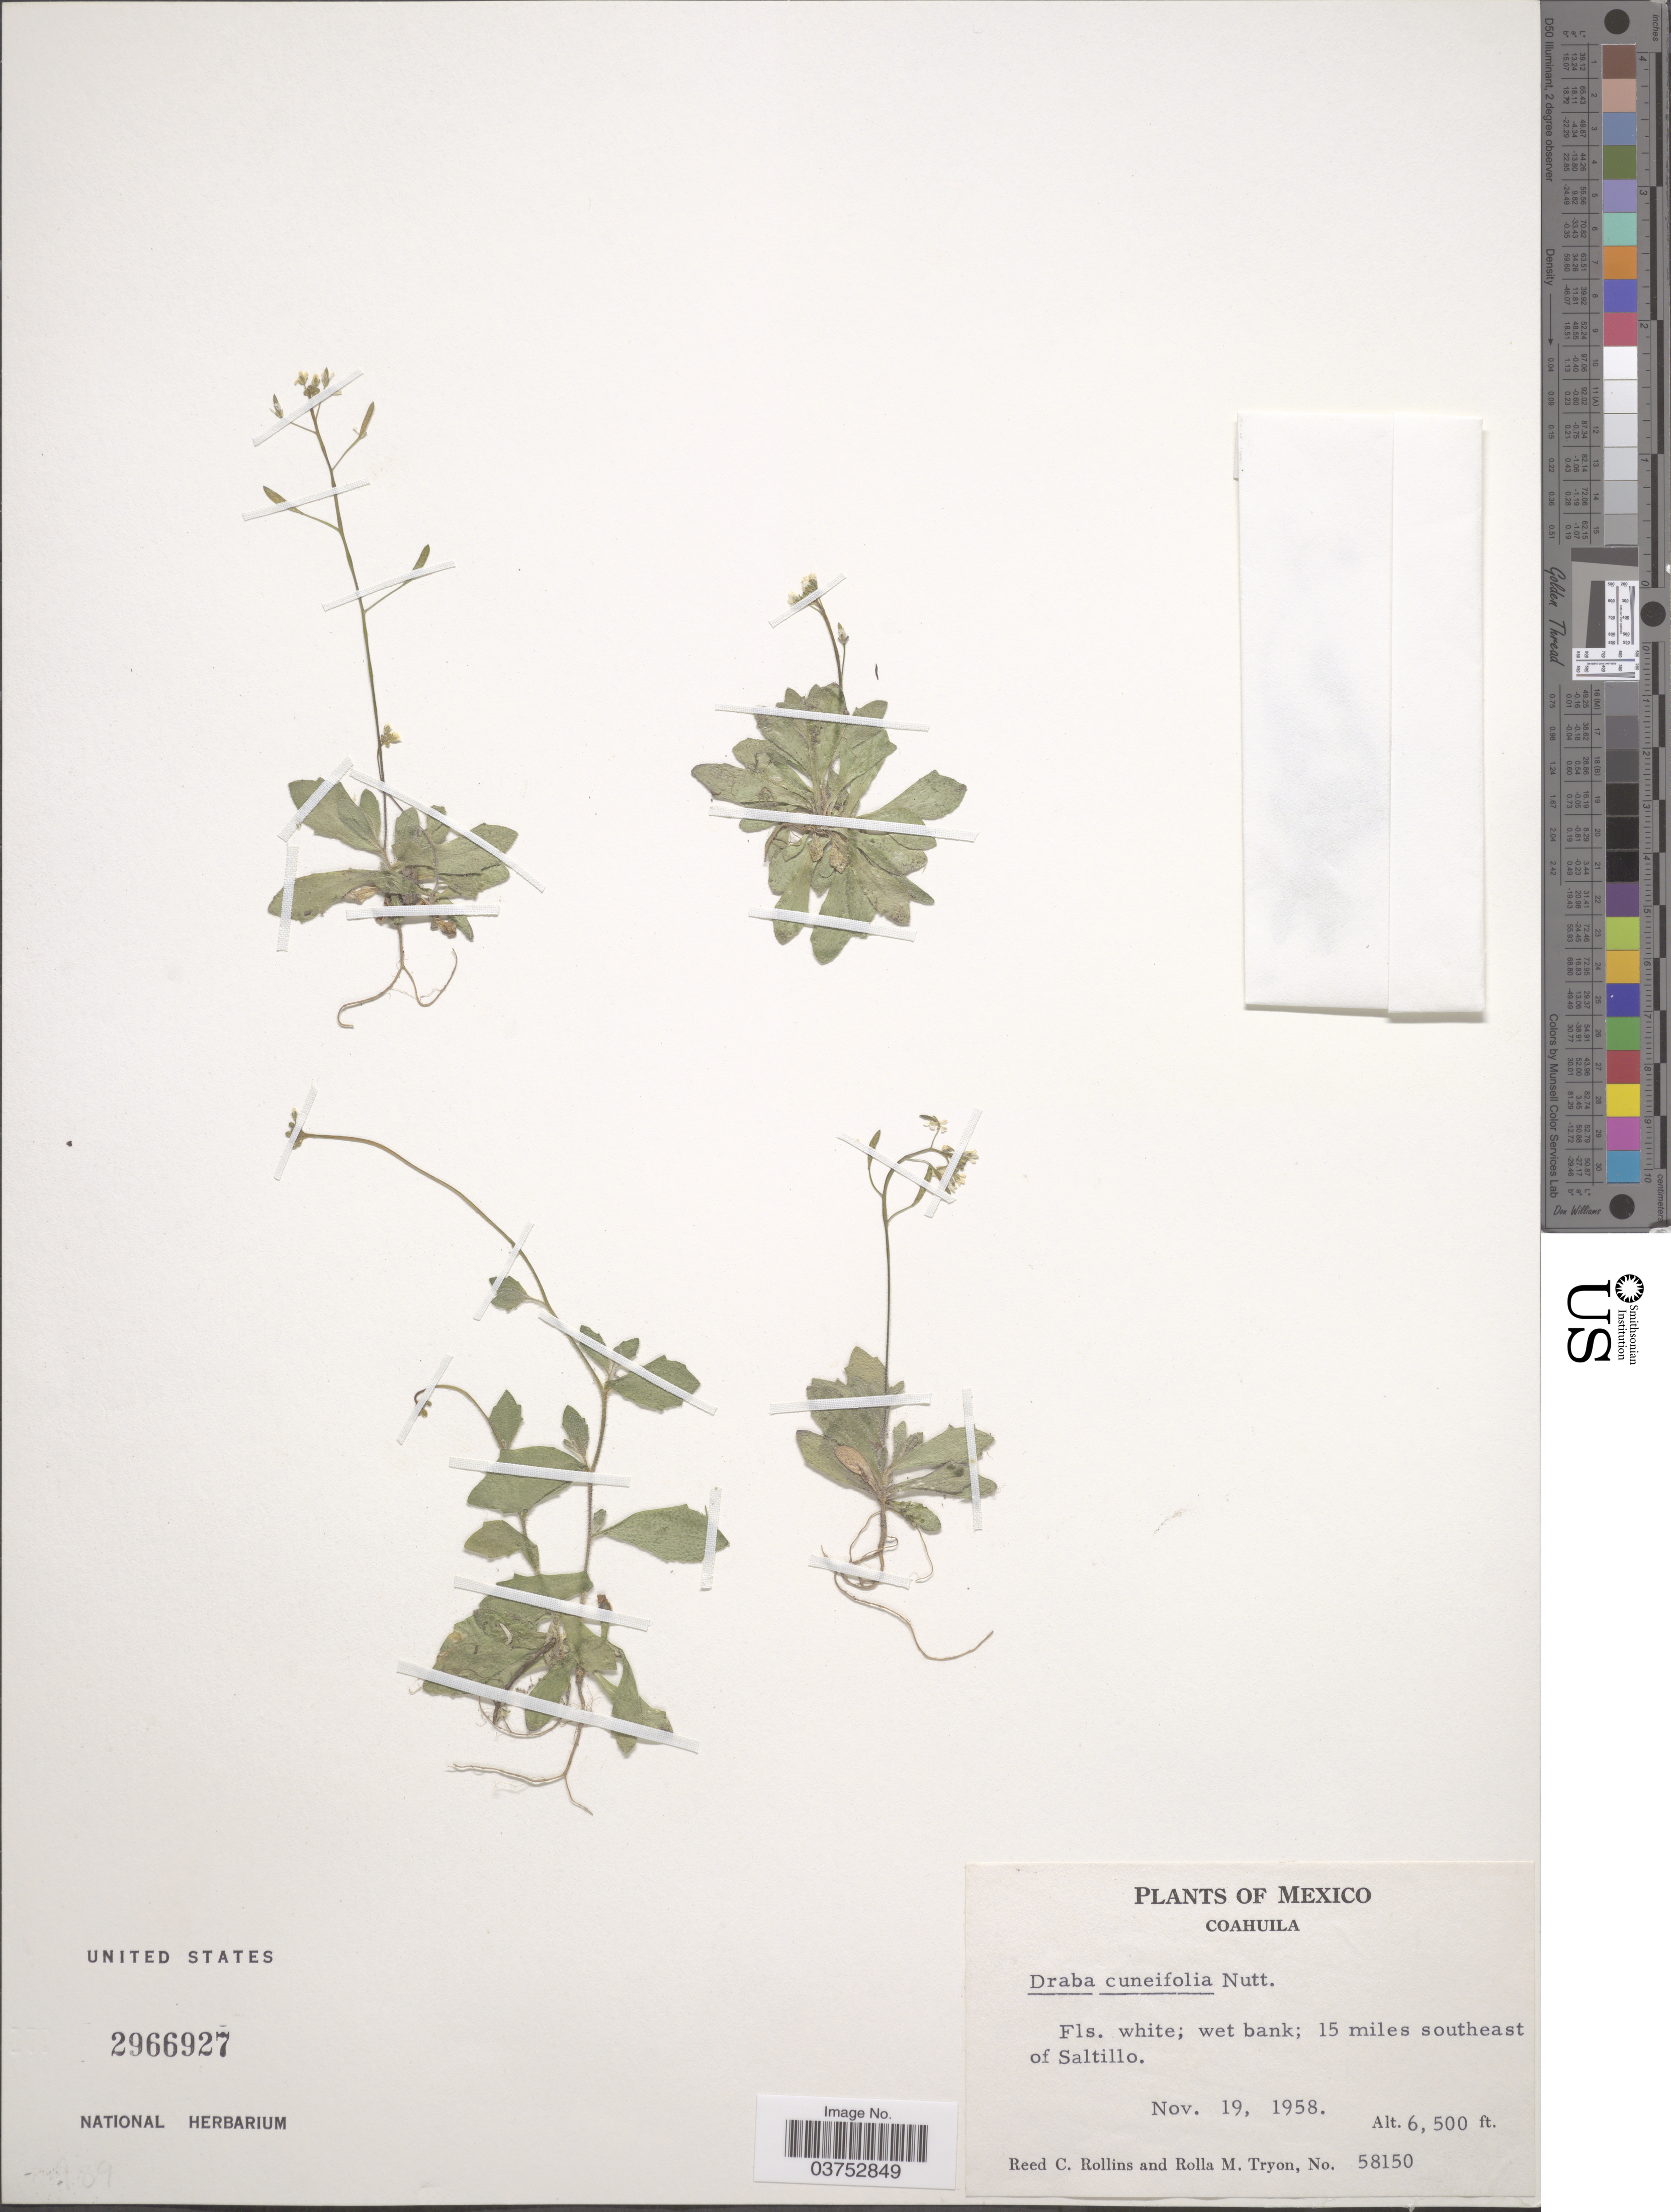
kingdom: Plantae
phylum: Tracheophyta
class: Magnoliopsida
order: Brassicales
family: Brassicaceae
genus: Draba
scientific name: Draba cuneifolia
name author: Nutt.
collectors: R. C. Rollins & R. M. Tryon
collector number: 58150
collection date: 1958-11-19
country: Mexico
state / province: Coahuila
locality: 15 miles southeast of Saltillo.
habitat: wet bank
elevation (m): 1981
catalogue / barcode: US 2966927